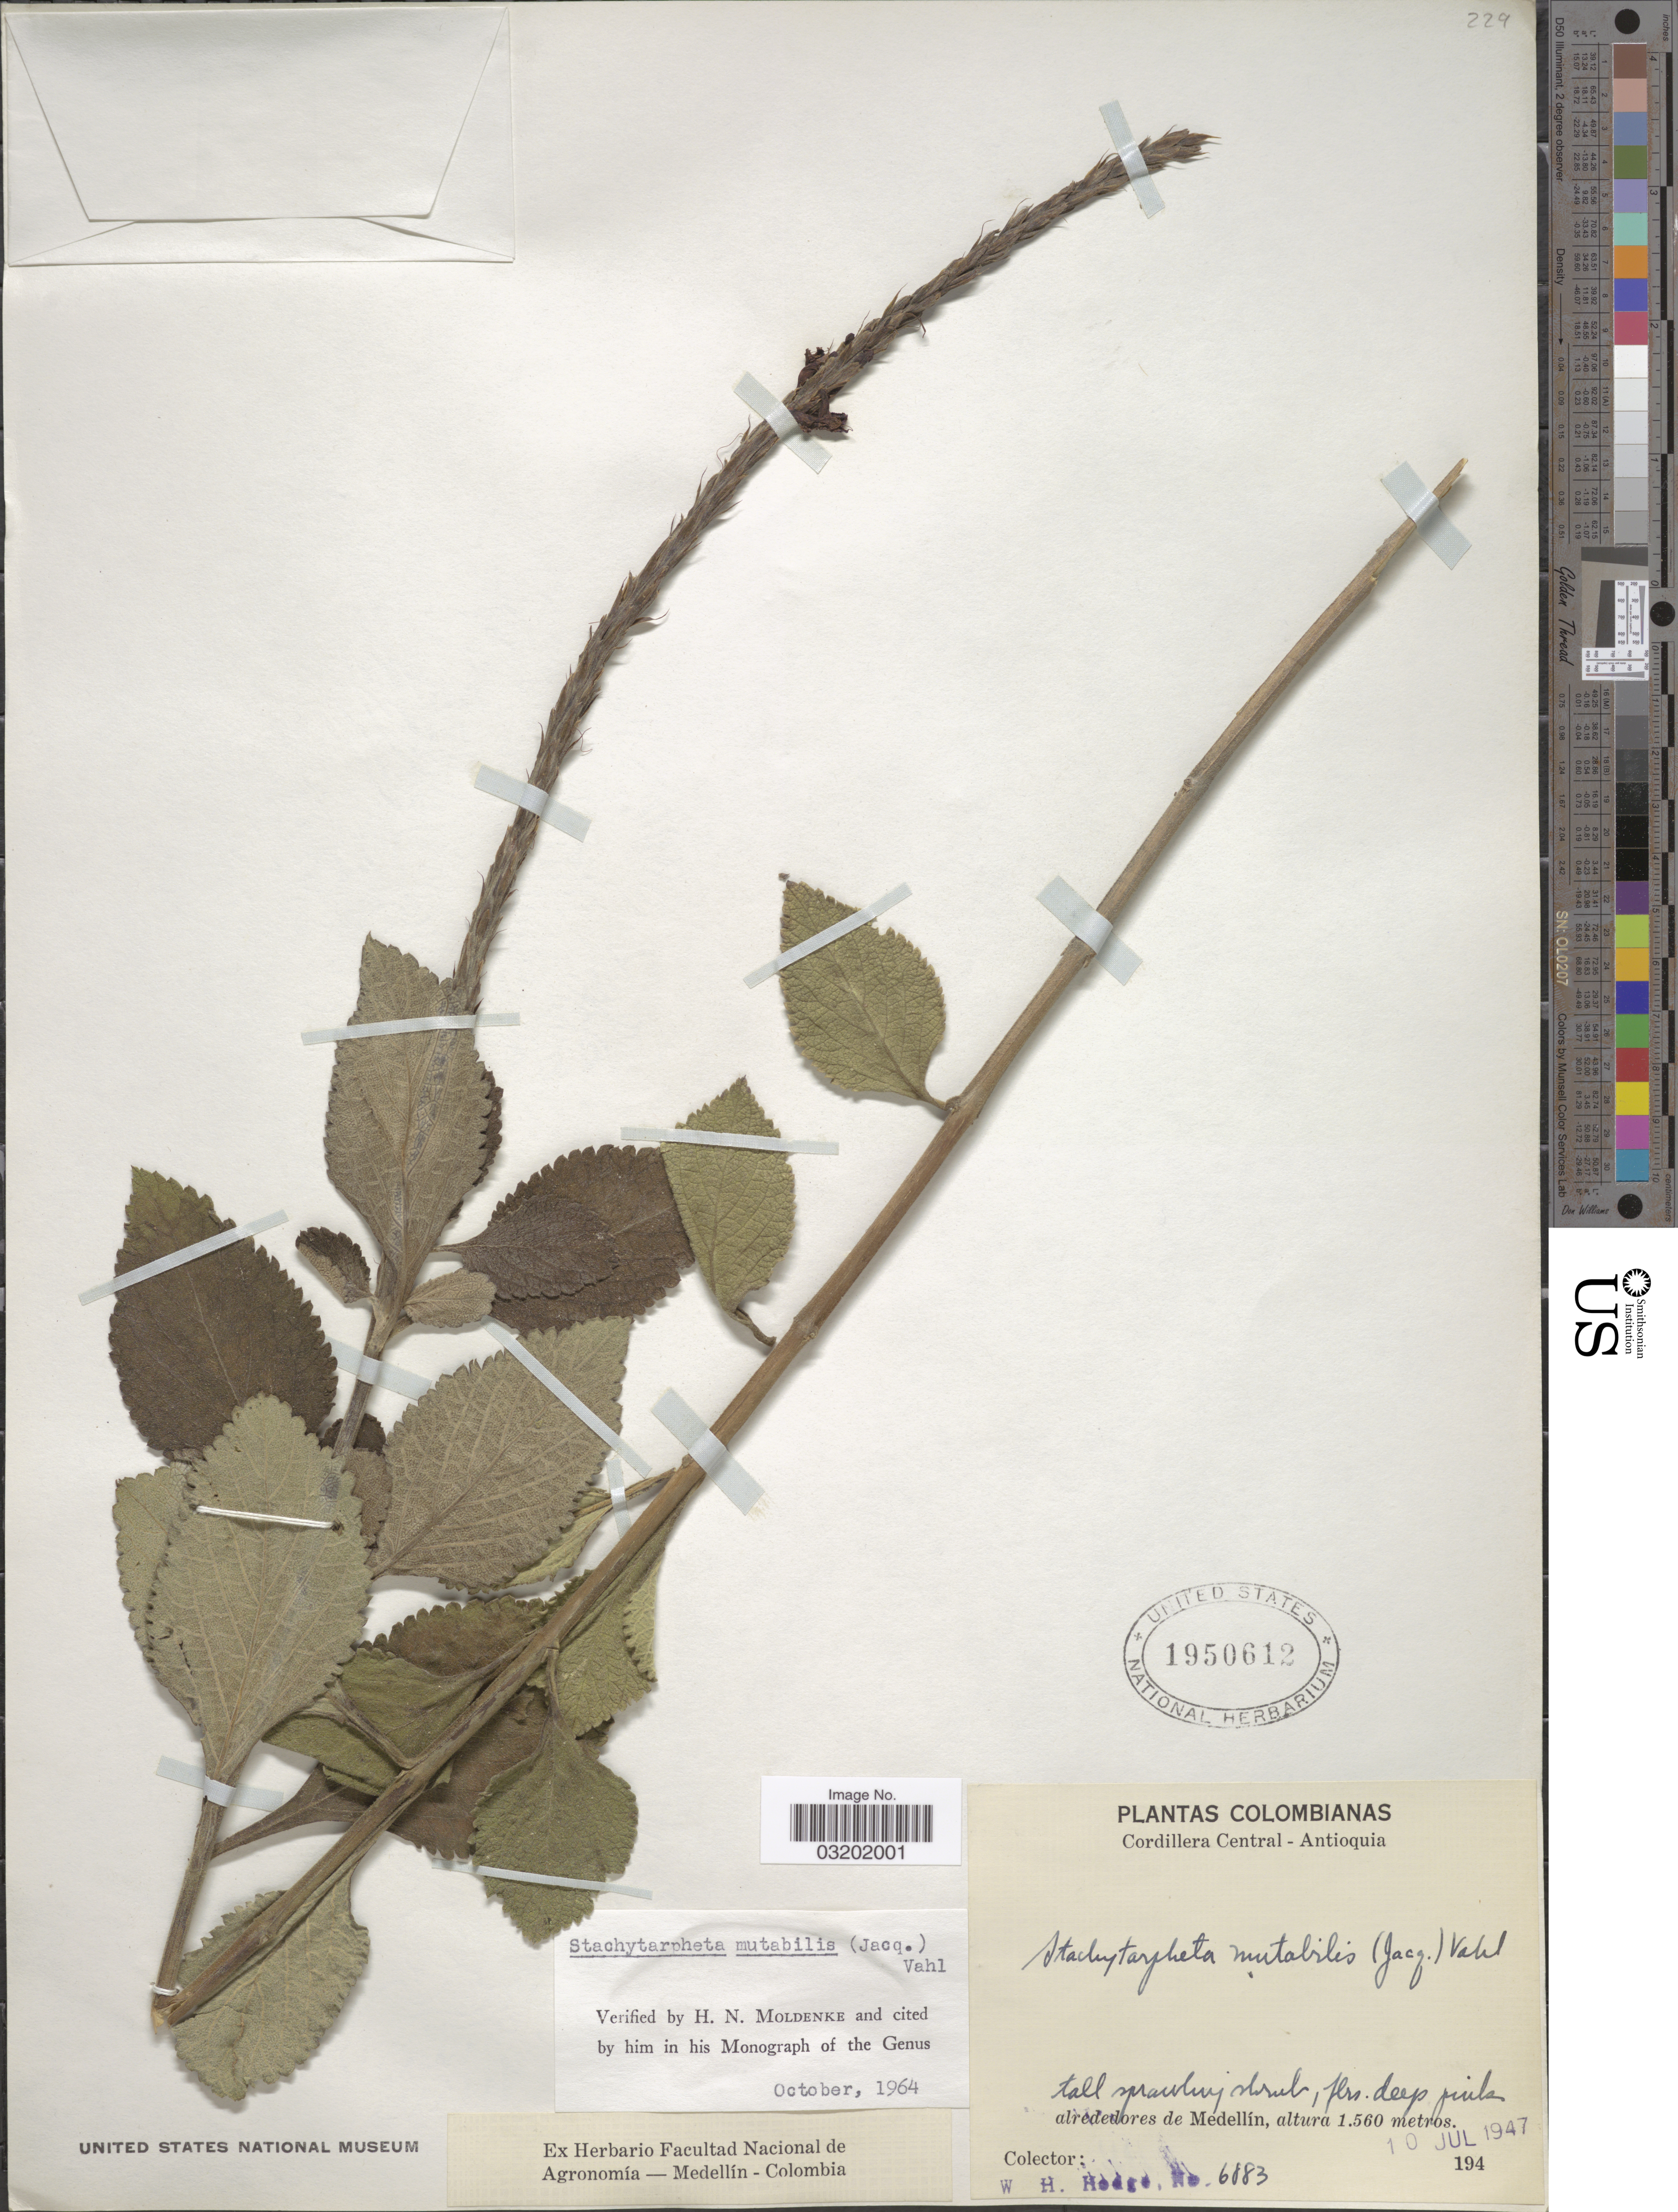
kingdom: Plantae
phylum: Tracheophyta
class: Magnoliopsida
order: Lamiales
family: Verbenaceae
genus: Stachytarpheta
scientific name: Stachytarpheta mutabilis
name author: (Jacq.) Vahl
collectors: W. Hodge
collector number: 6883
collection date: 1947-07-10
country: Colombia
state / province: Antioquia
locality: Cordillera Central. Alrededores de Medellín.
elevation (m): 1560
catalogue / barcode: US 1950612